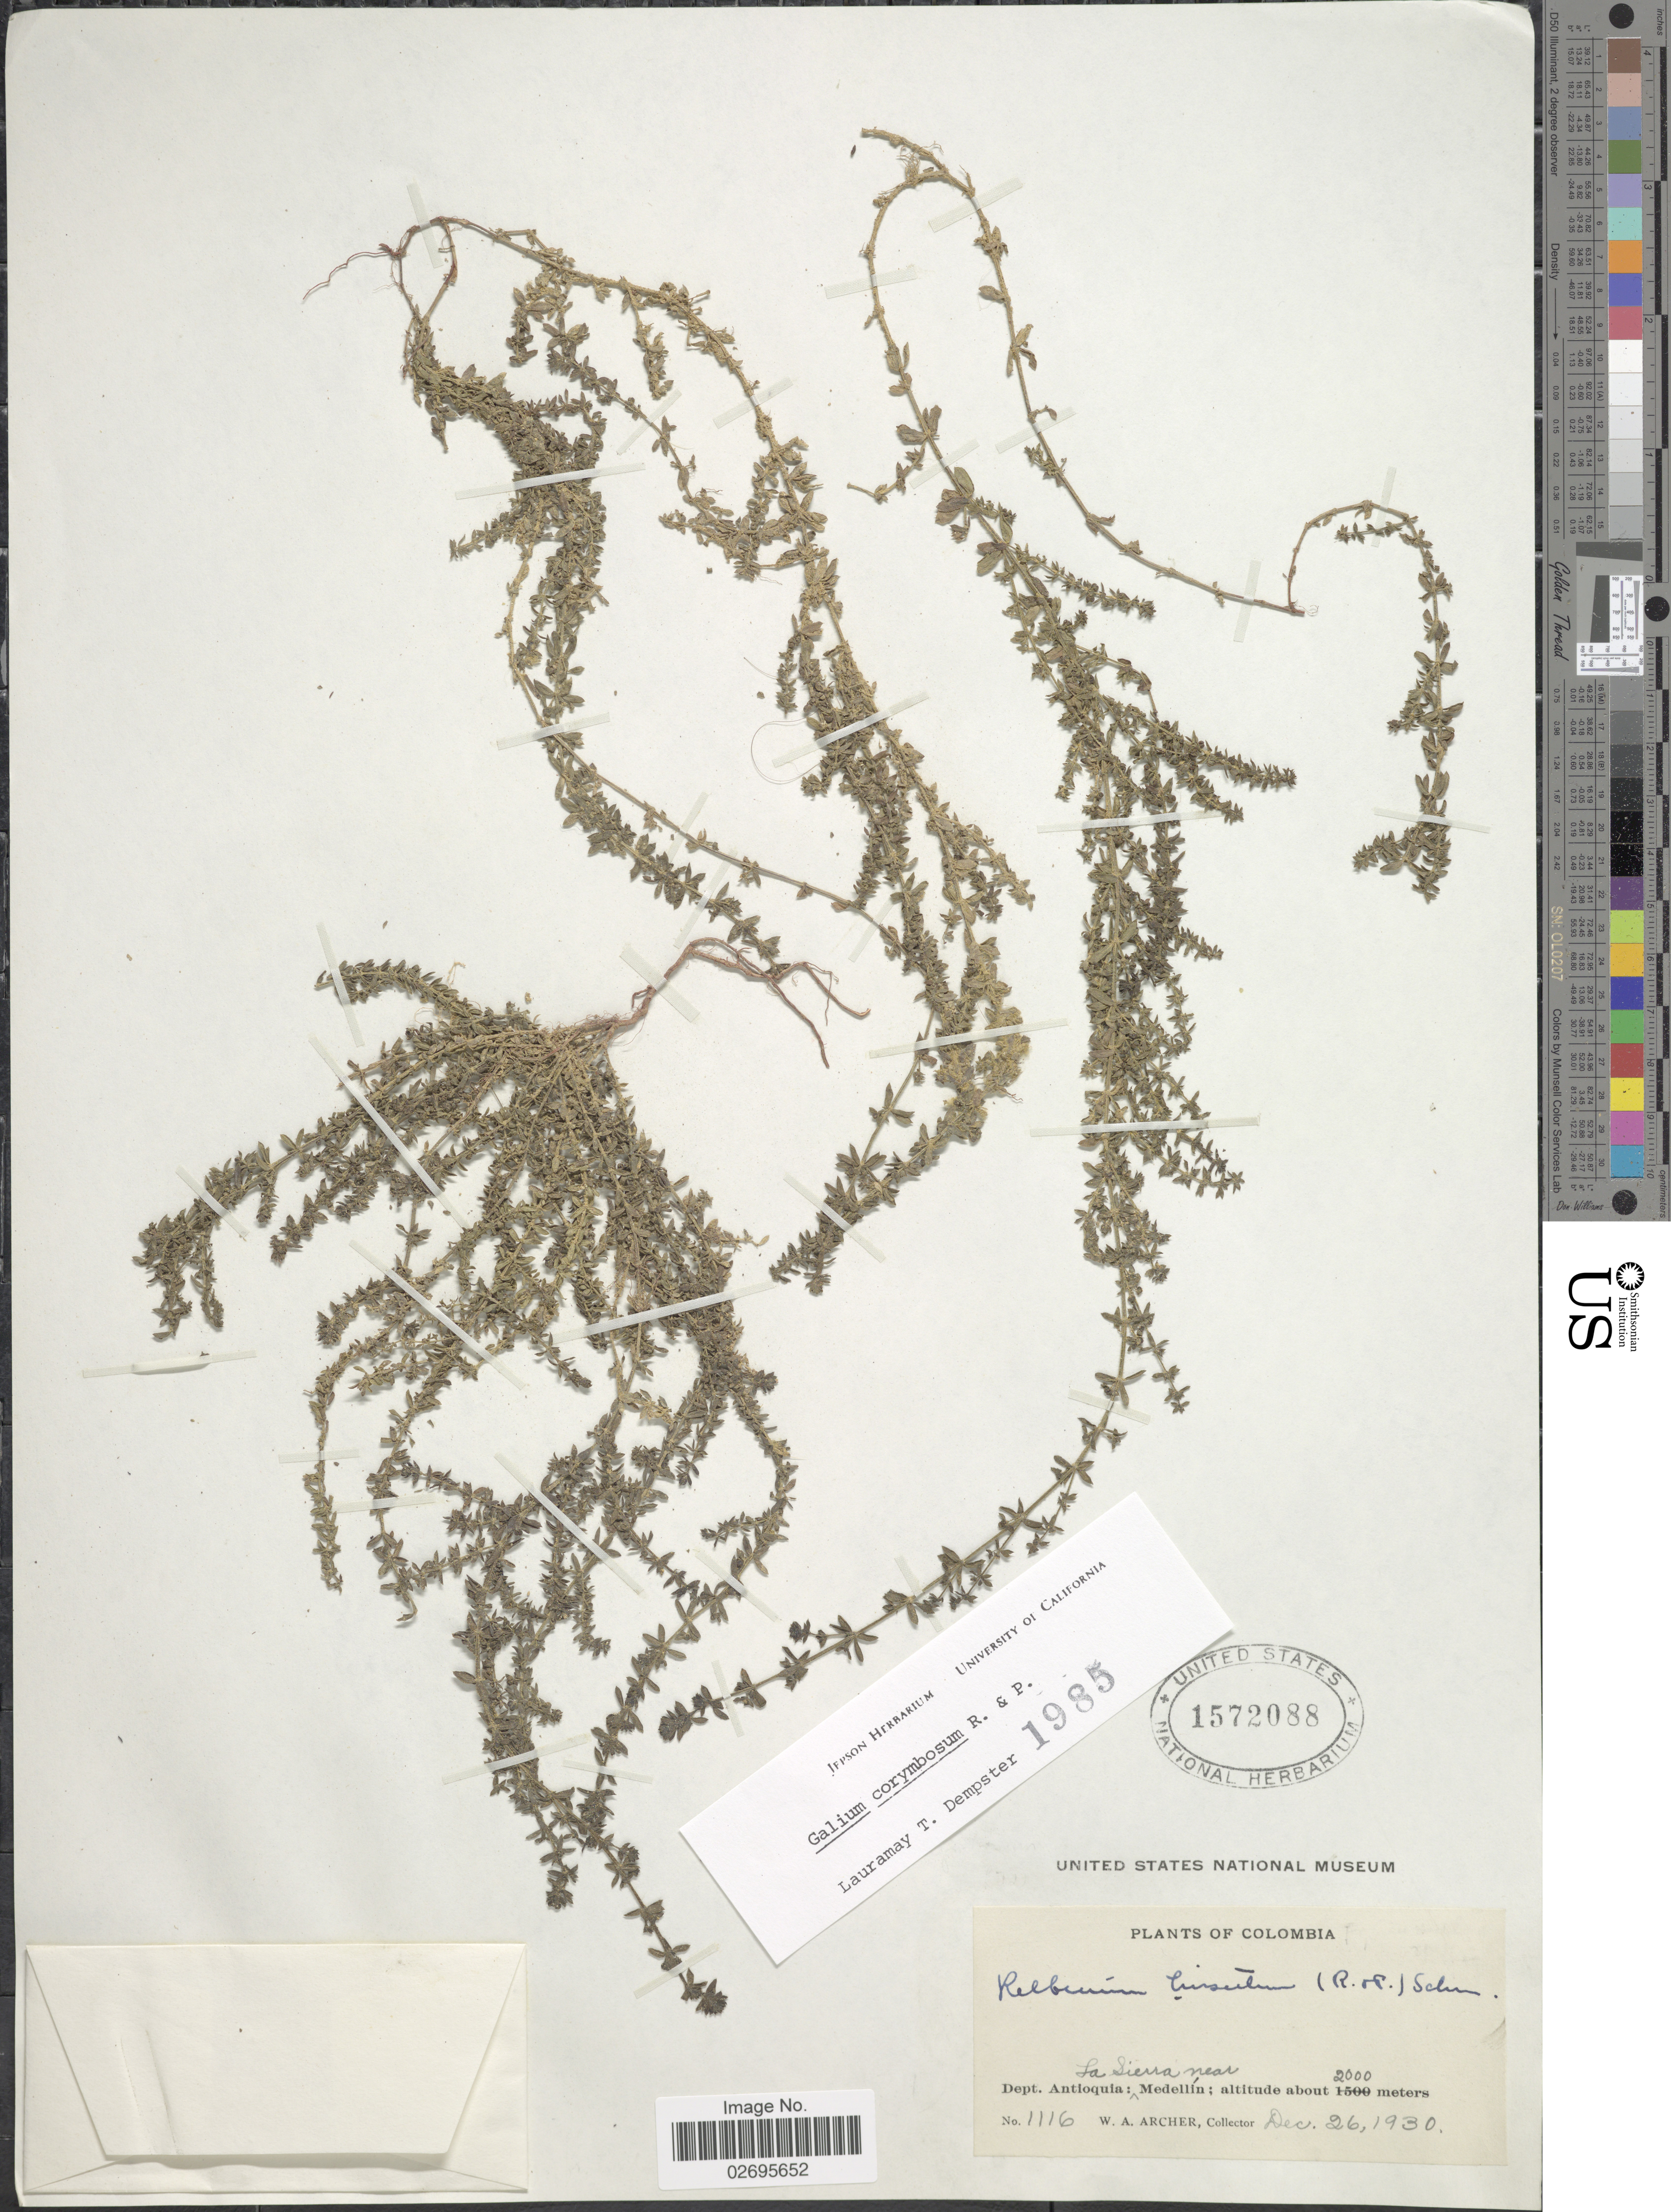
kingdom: Plantae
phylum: Tracheophyta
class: Magnoliopsida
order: Gentianales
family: Rubiaceae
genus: Galium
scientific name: Galium corymbosum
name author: Ruiz & Pav.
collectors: W. A. Archer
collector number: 1116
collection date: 1930-12-26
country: Colombia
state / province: Antioquia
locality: Dept. Antioquia: La Sierra near Medellin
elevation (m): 2000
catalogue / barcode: US 1572088